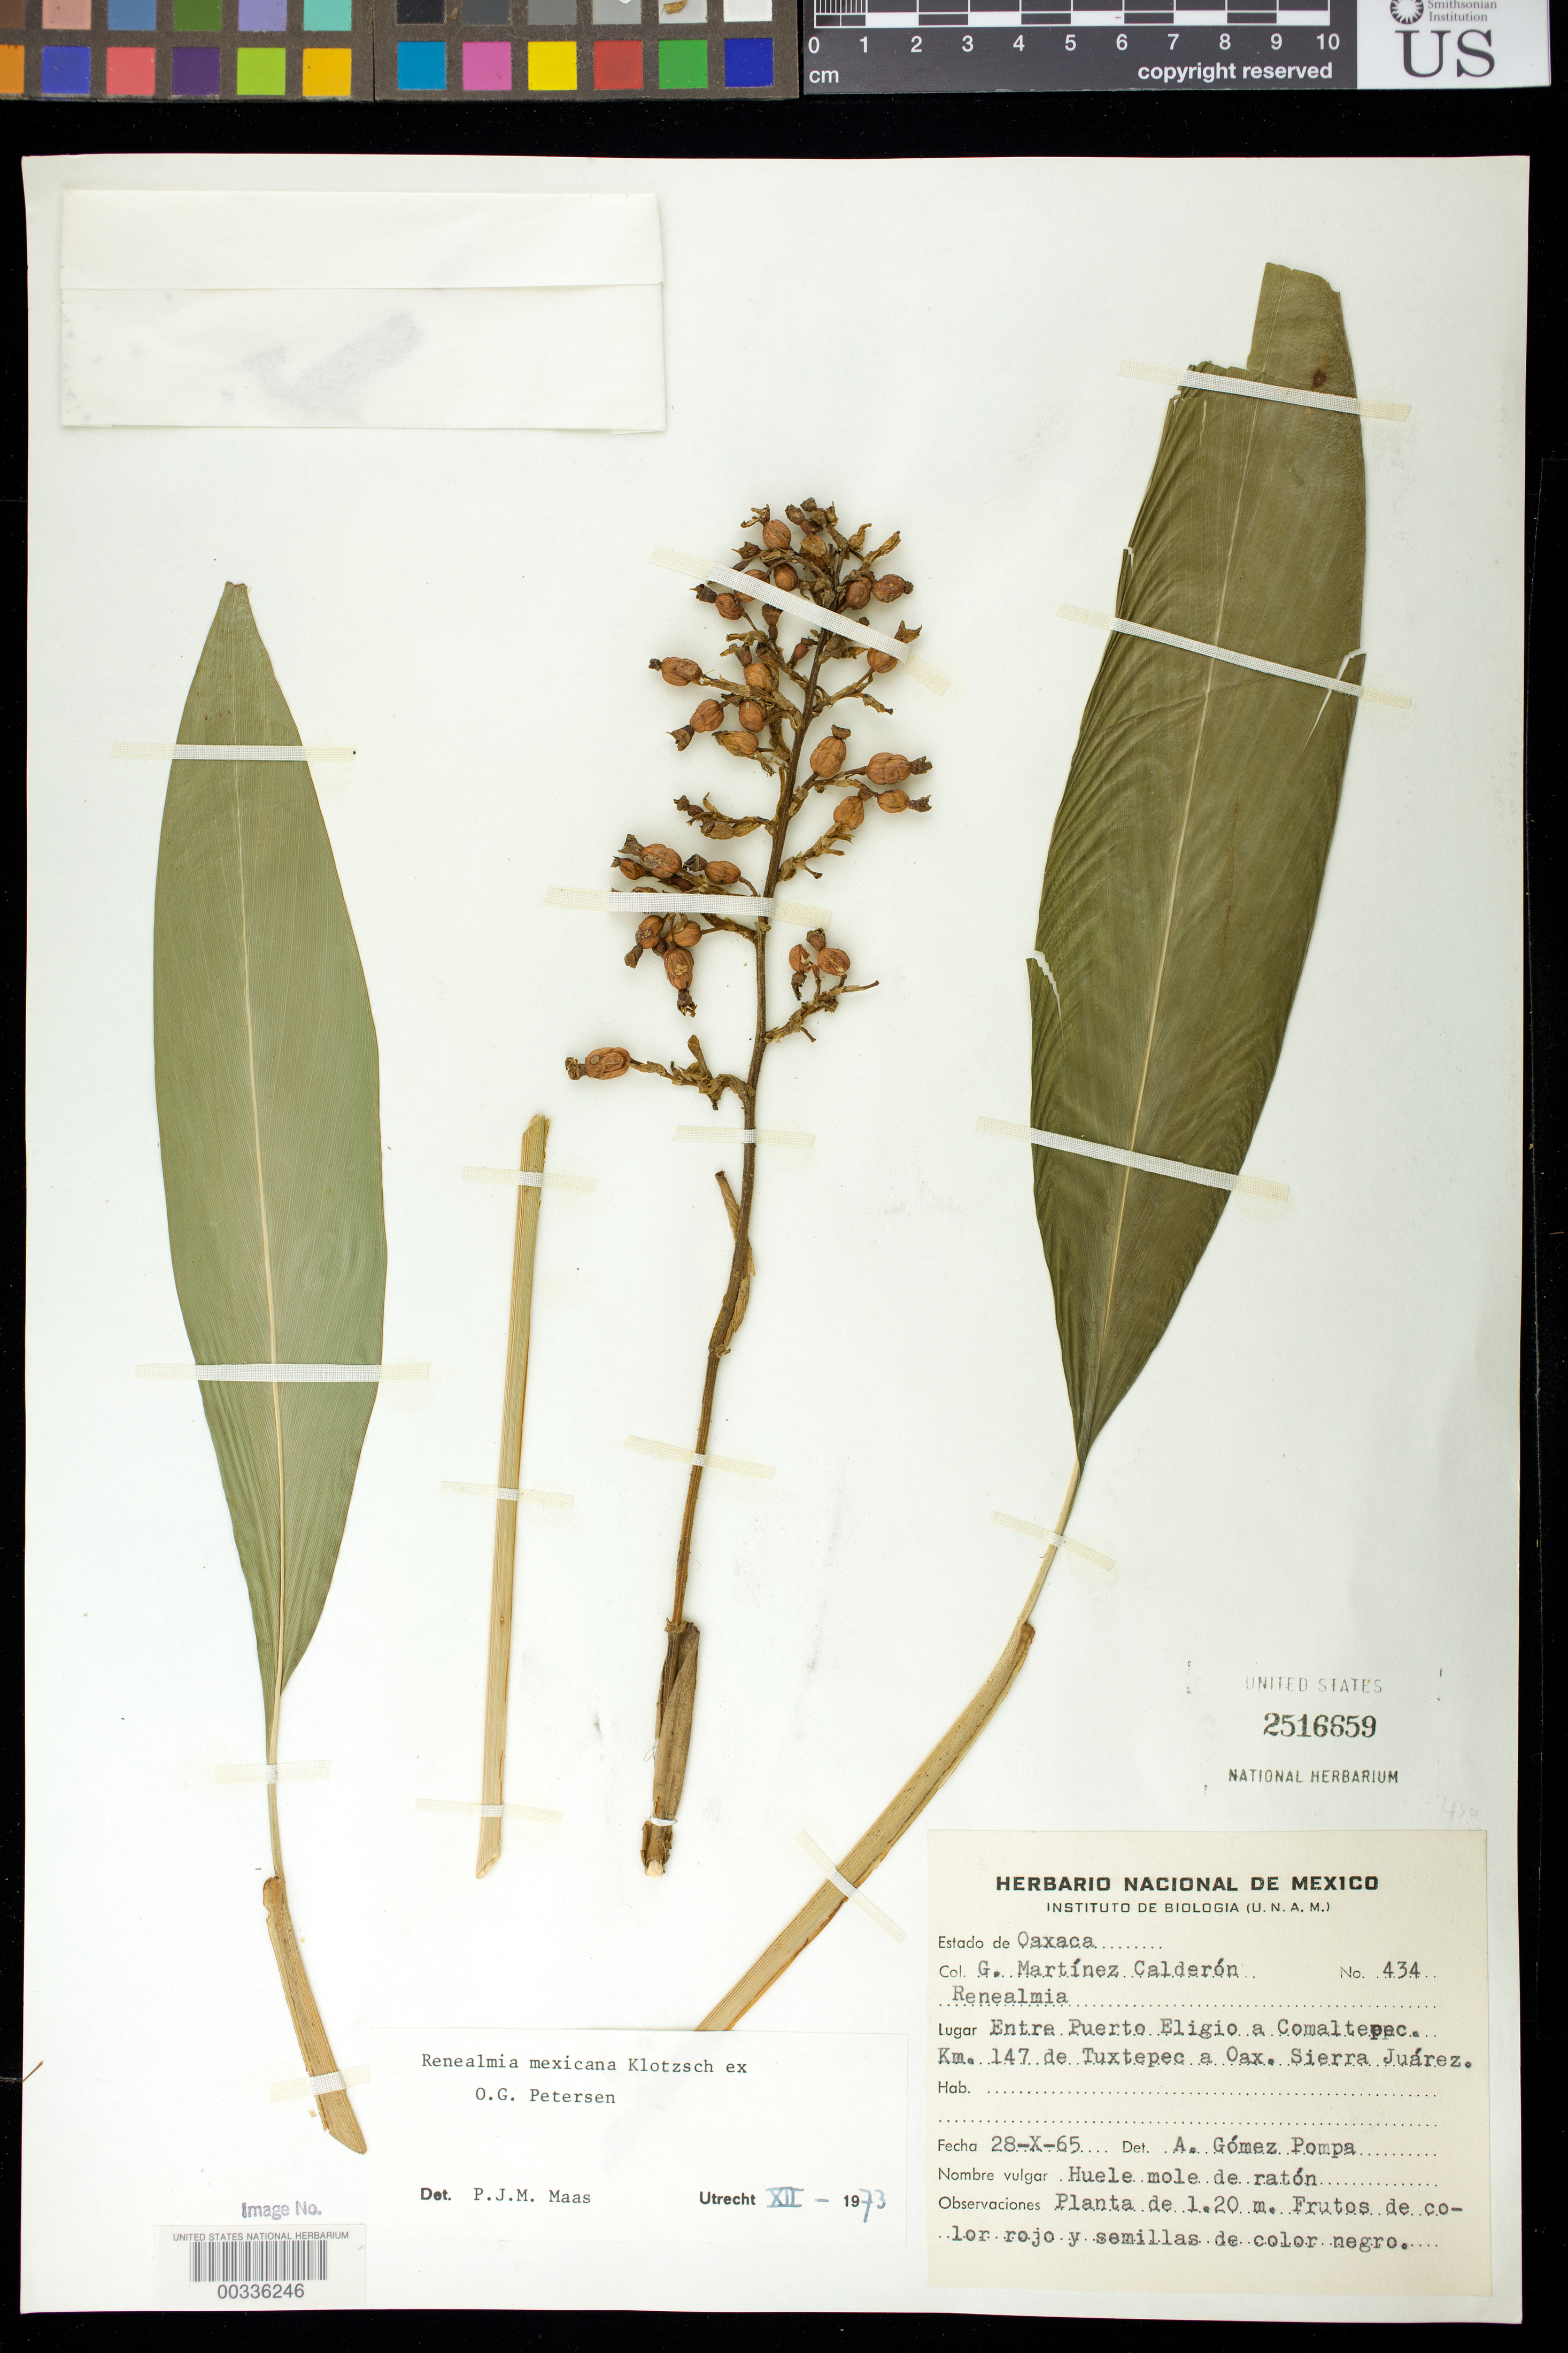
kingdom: Plantae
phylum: Tracheophyta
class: Liliopsida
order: Zingiberales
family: Zingiberaceae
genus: Renealmia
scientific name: Renealmia mexicana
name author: Klotzsch ex Petersen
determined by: Maas, Paul J. M.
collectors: G. Martínez Calderón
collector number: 434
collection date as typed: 28 Oct 1965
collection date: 1965-10-28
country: Mexico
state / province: Oaxaca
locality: Entre puerto eligio a comaltepec, km 147 de tuxtepec a oax. Sierra Juarez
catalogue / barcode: US 2516659